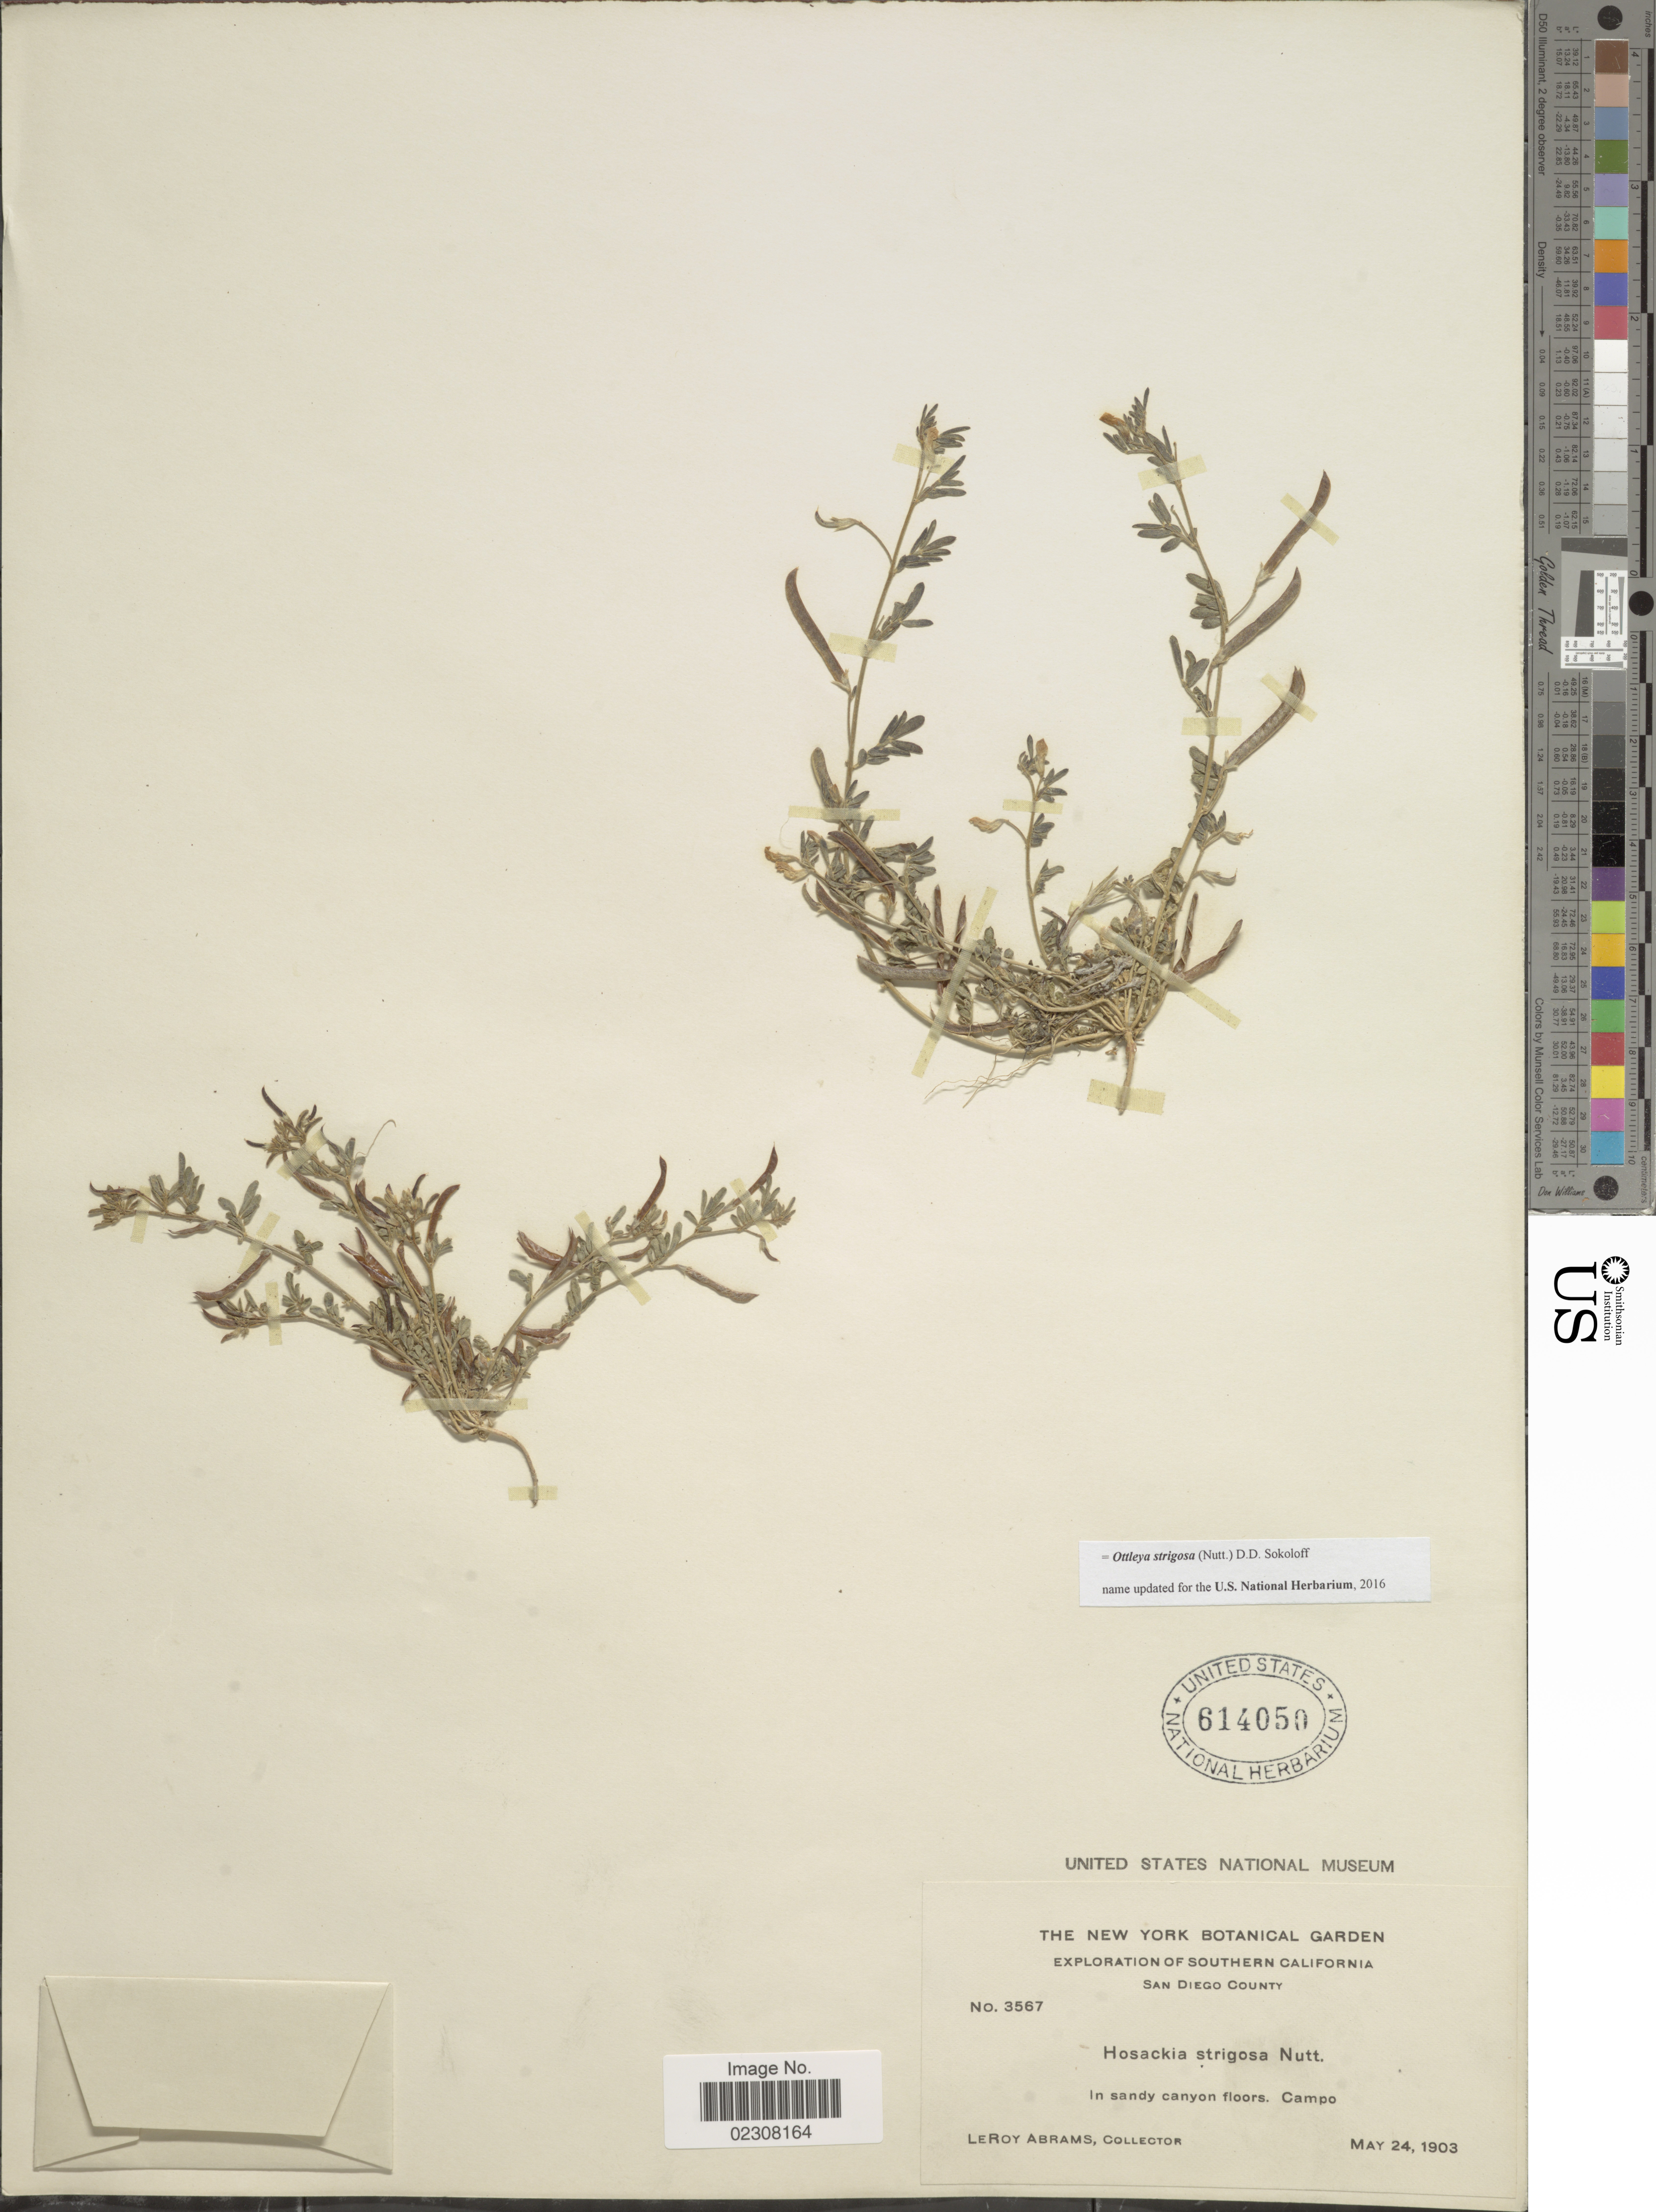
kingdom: Plantae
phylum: Tracheophyta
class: Magnoliopsida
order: Fabales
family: Fabaceae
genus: Ottleya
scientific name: Ottleya strigosa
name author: (Nutt.) D.D. Sokoloff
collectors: L. Abrams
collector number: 3567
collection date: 1903-05-24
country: United States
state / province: California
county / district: San Diego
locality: Southern California, San Diego County, Campo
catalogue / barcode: US 614050